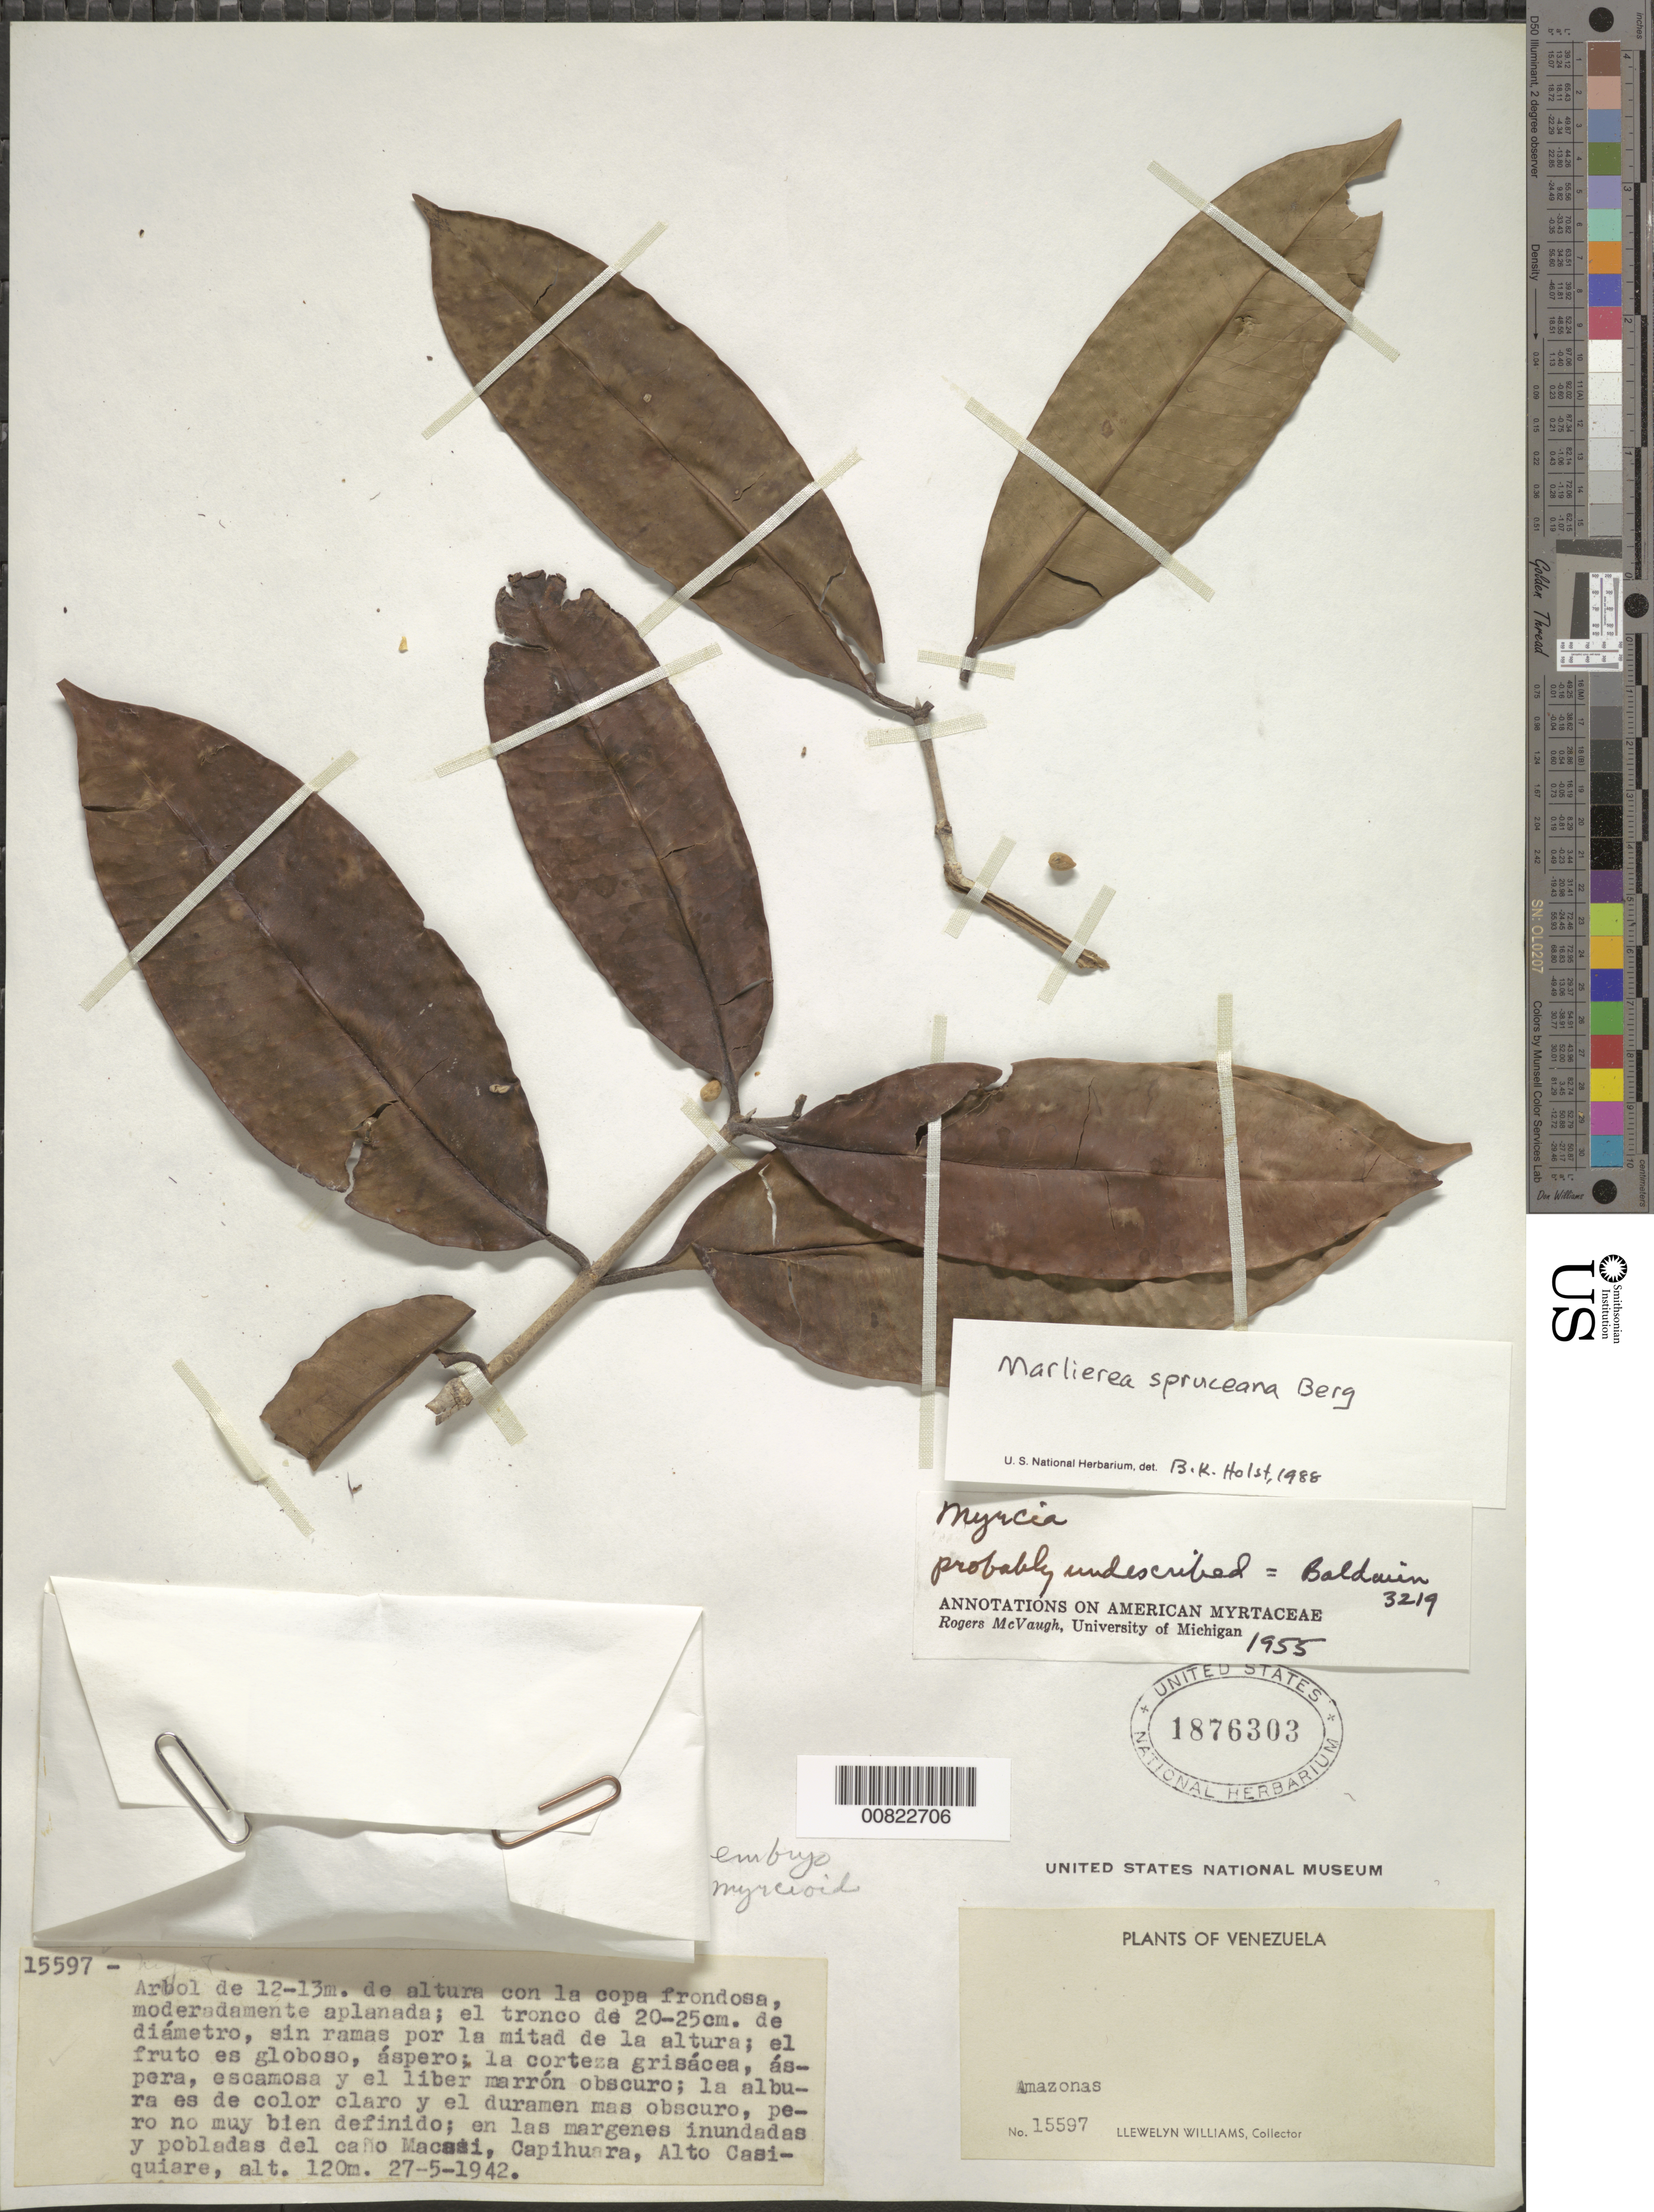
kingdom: Plantae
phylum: Tracheophyta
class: Magnoliopsida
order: Myrtales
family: Myrtaceae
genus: Myrcia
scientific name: Myrcia uaupensis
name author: (O. Berg) Gaem & E. Lucas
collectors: Ll. Williams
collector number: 15597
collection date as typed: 27-May-42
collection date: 1942-05-27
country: Venezuela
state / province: Amazonas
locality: Caño Macasí, Capihuara, Alto Casiquiare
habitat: Margenes inundadas y pobladas del caño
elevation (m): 120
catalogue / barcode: US 1876303